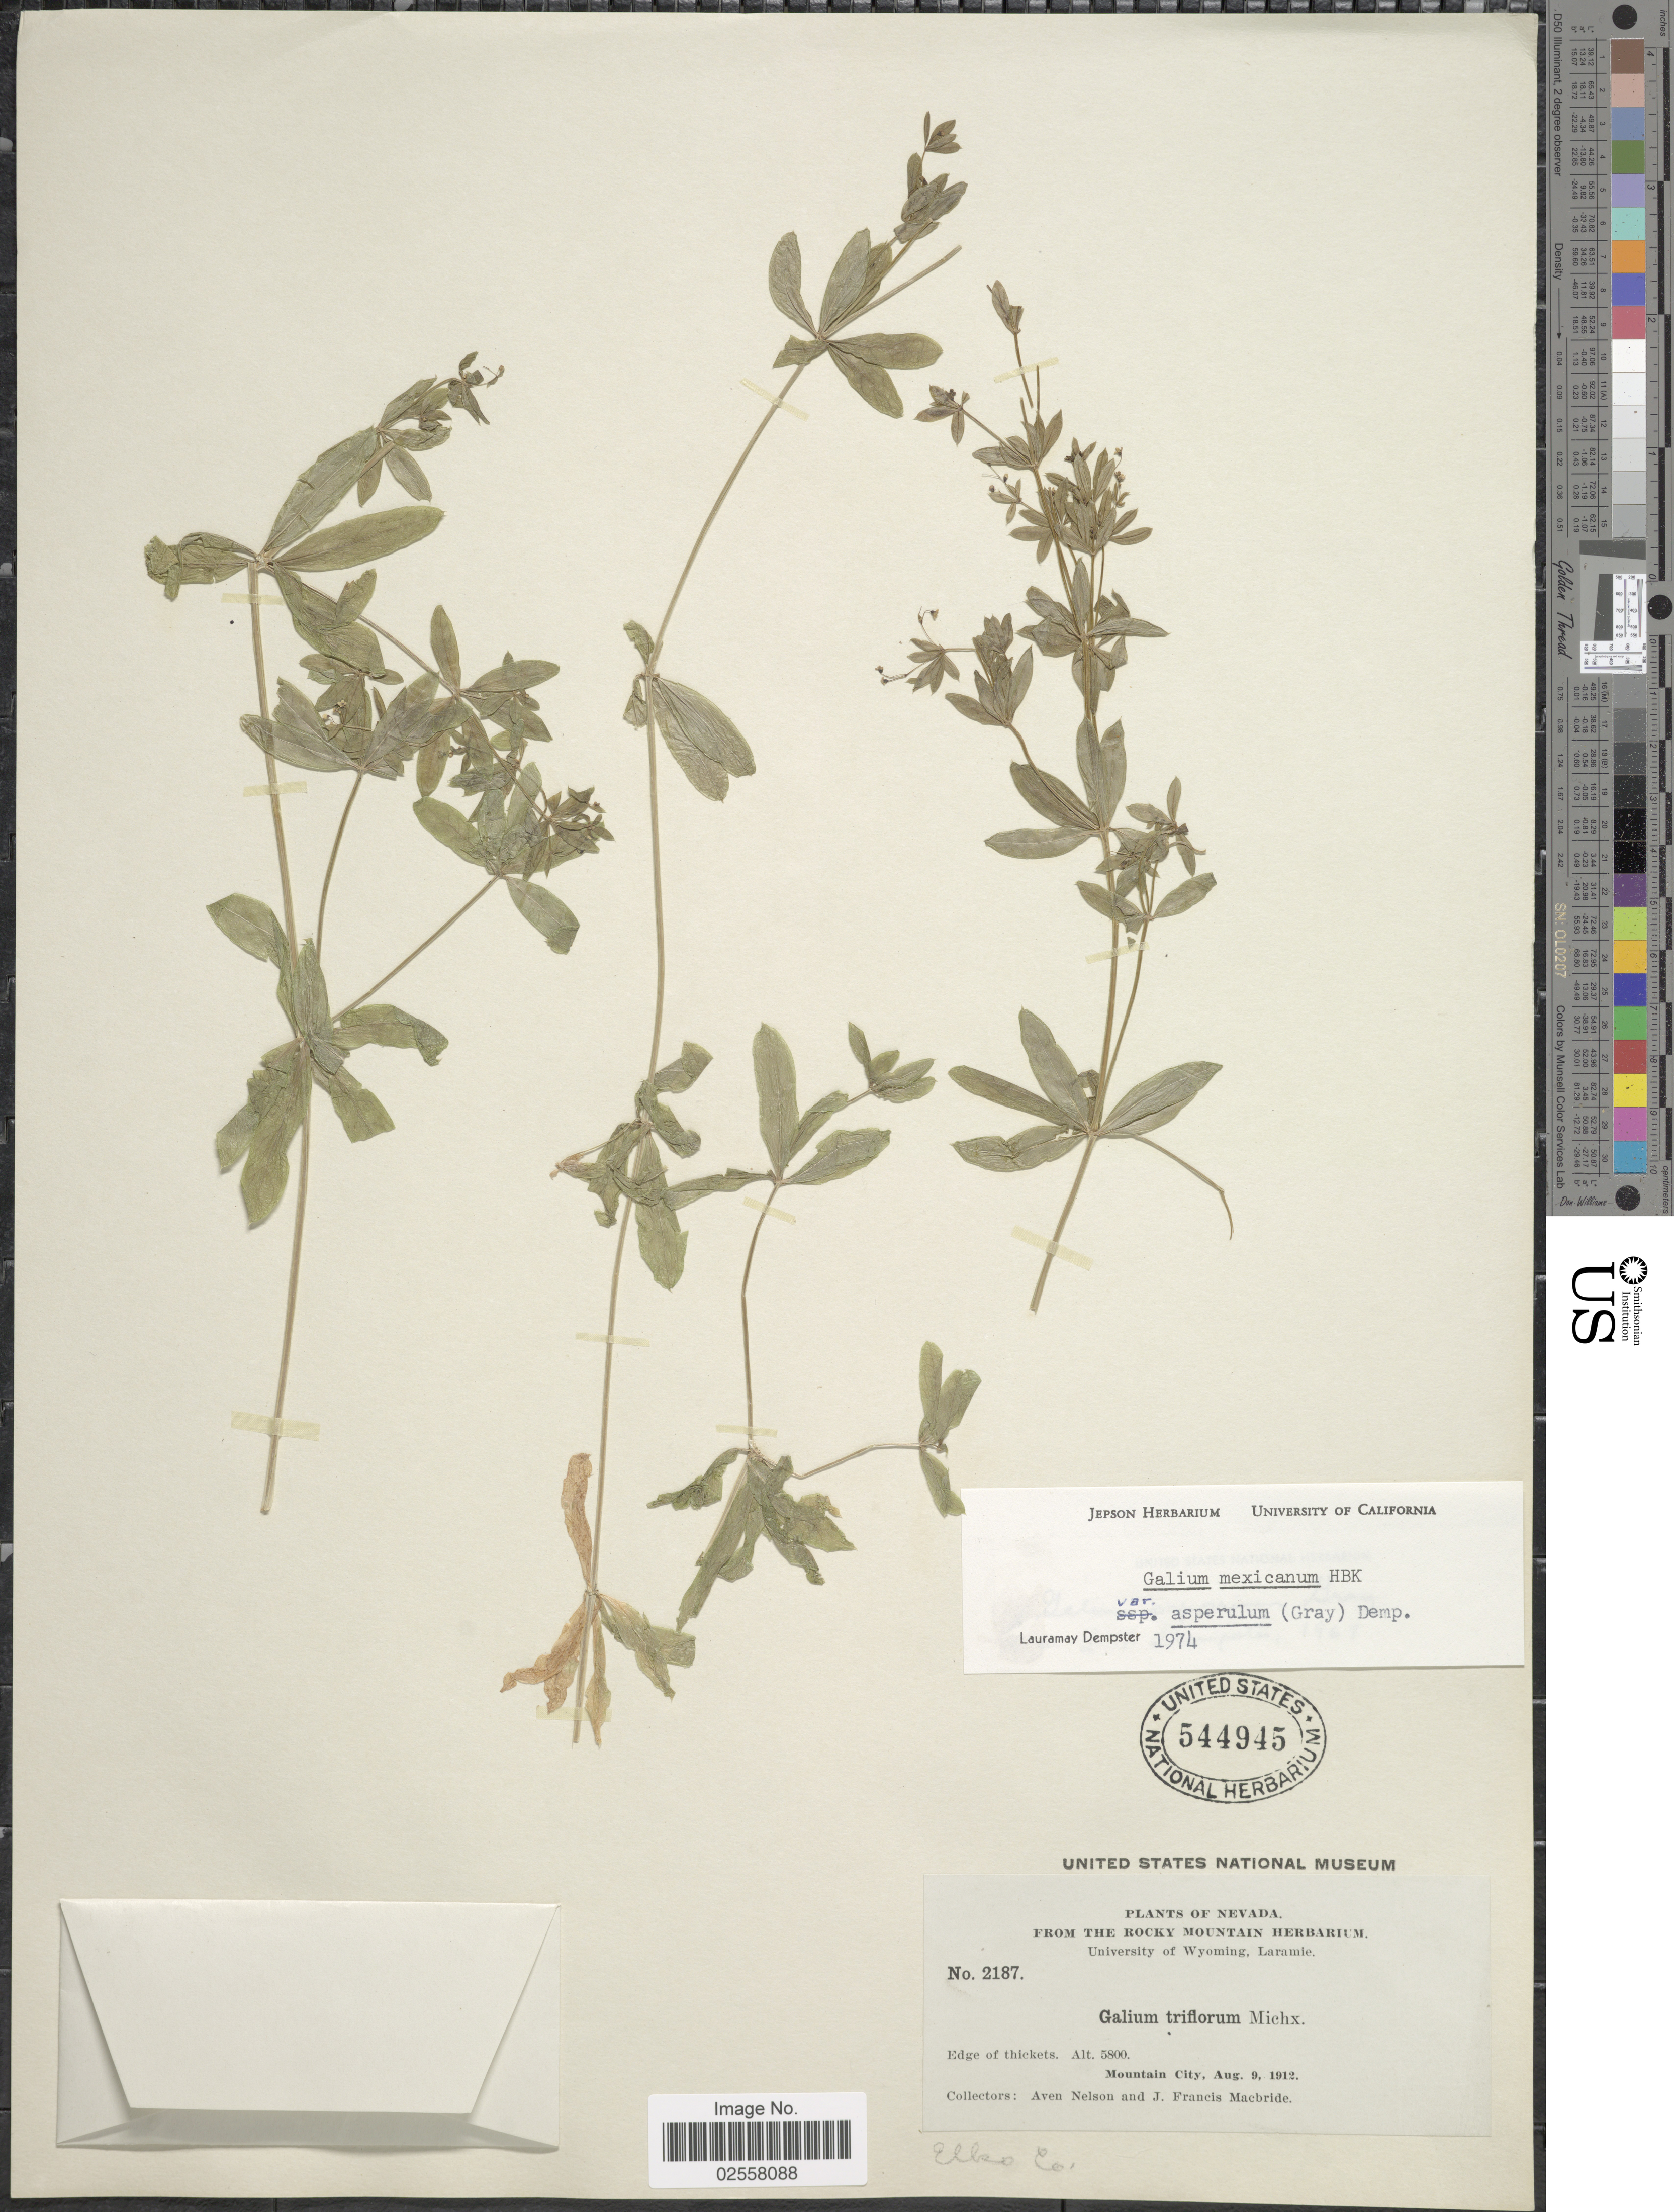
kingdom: Plantae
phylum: Tracheophyta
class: Magnoliopsida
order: Gentianales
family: Rubiaceae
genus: Galium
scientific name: Galium mexicanum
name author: Kunth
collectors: A. Nelson & J. F. Macbride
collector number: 2187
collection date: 1912-08-09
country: United States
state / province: Nevada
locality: Mountain City. Elko Co.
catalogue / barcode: US 544945